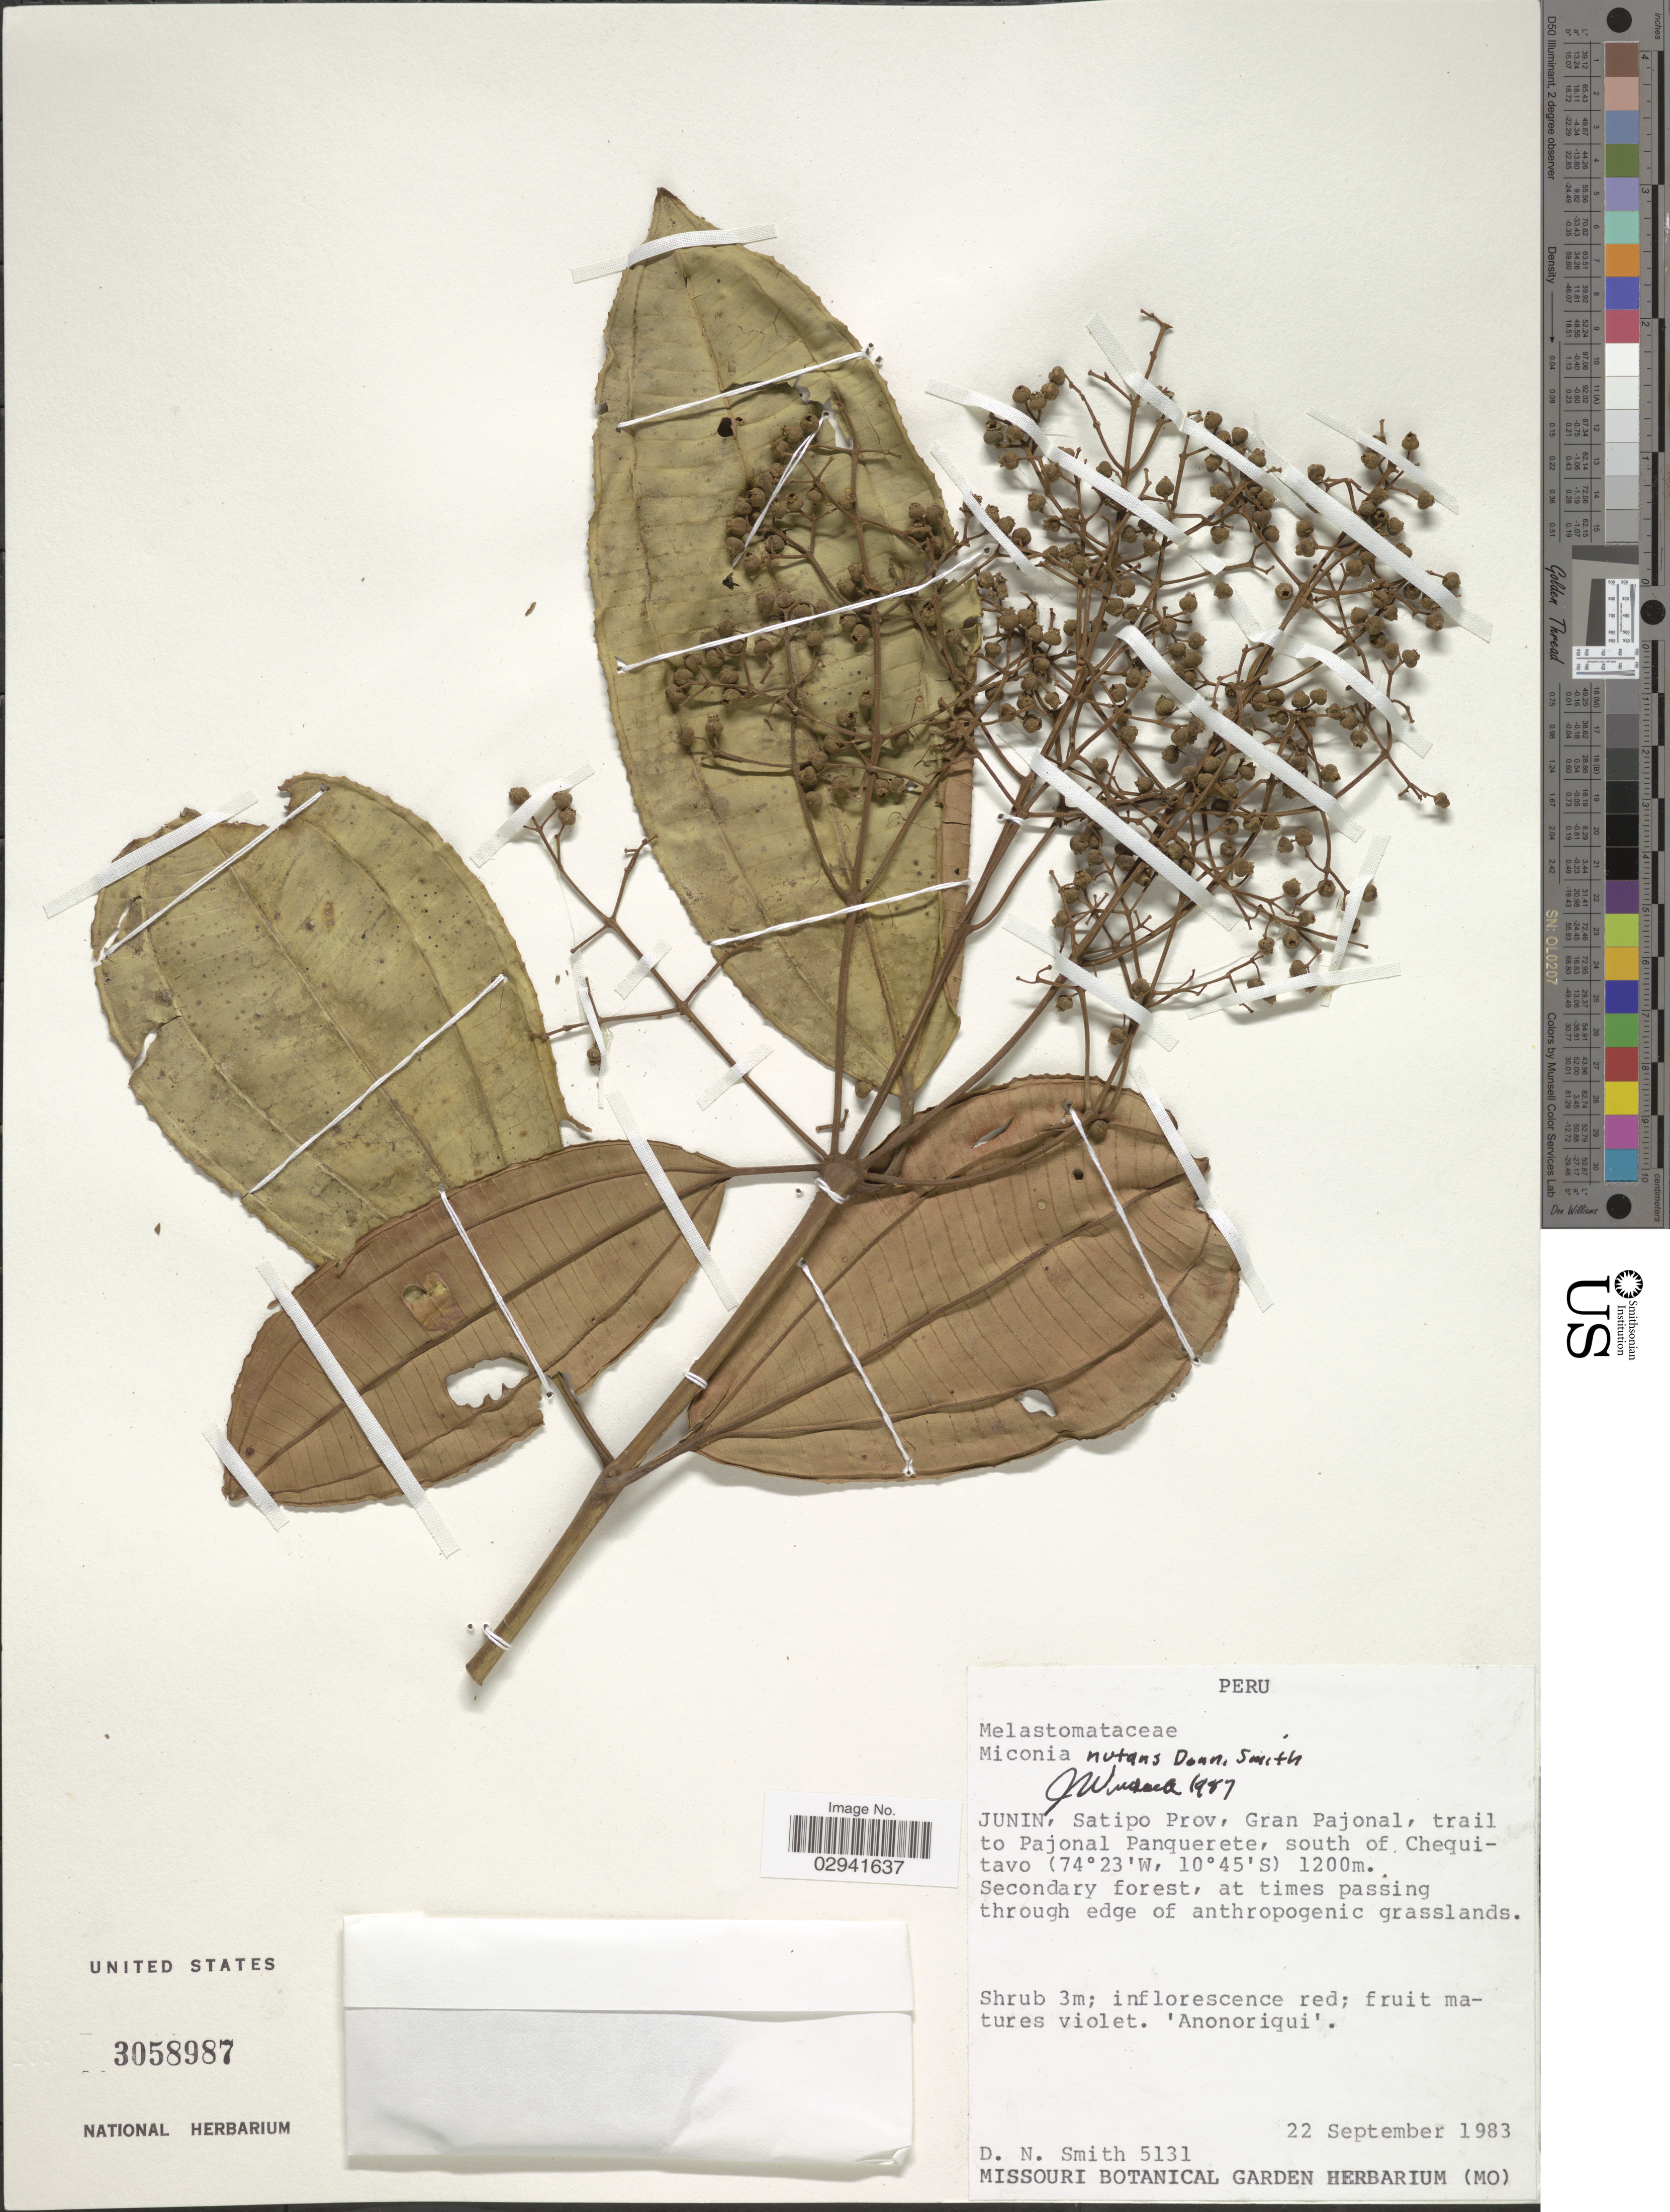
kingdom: Plantae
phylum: Tracheophyta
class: Magnoliopsida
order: Myrtales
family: Melastomataceae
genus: Miconia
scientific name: Miconia nutans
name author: Donn. Sm.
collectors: D. Smith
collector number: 5131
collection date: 1983-09-22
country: Peru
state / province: Junín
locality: Satipo Prov, Gran Pajonal, trail to Pajonal Panquerete, south of Chequitavo.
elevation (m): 1200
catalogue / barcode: US 3058987